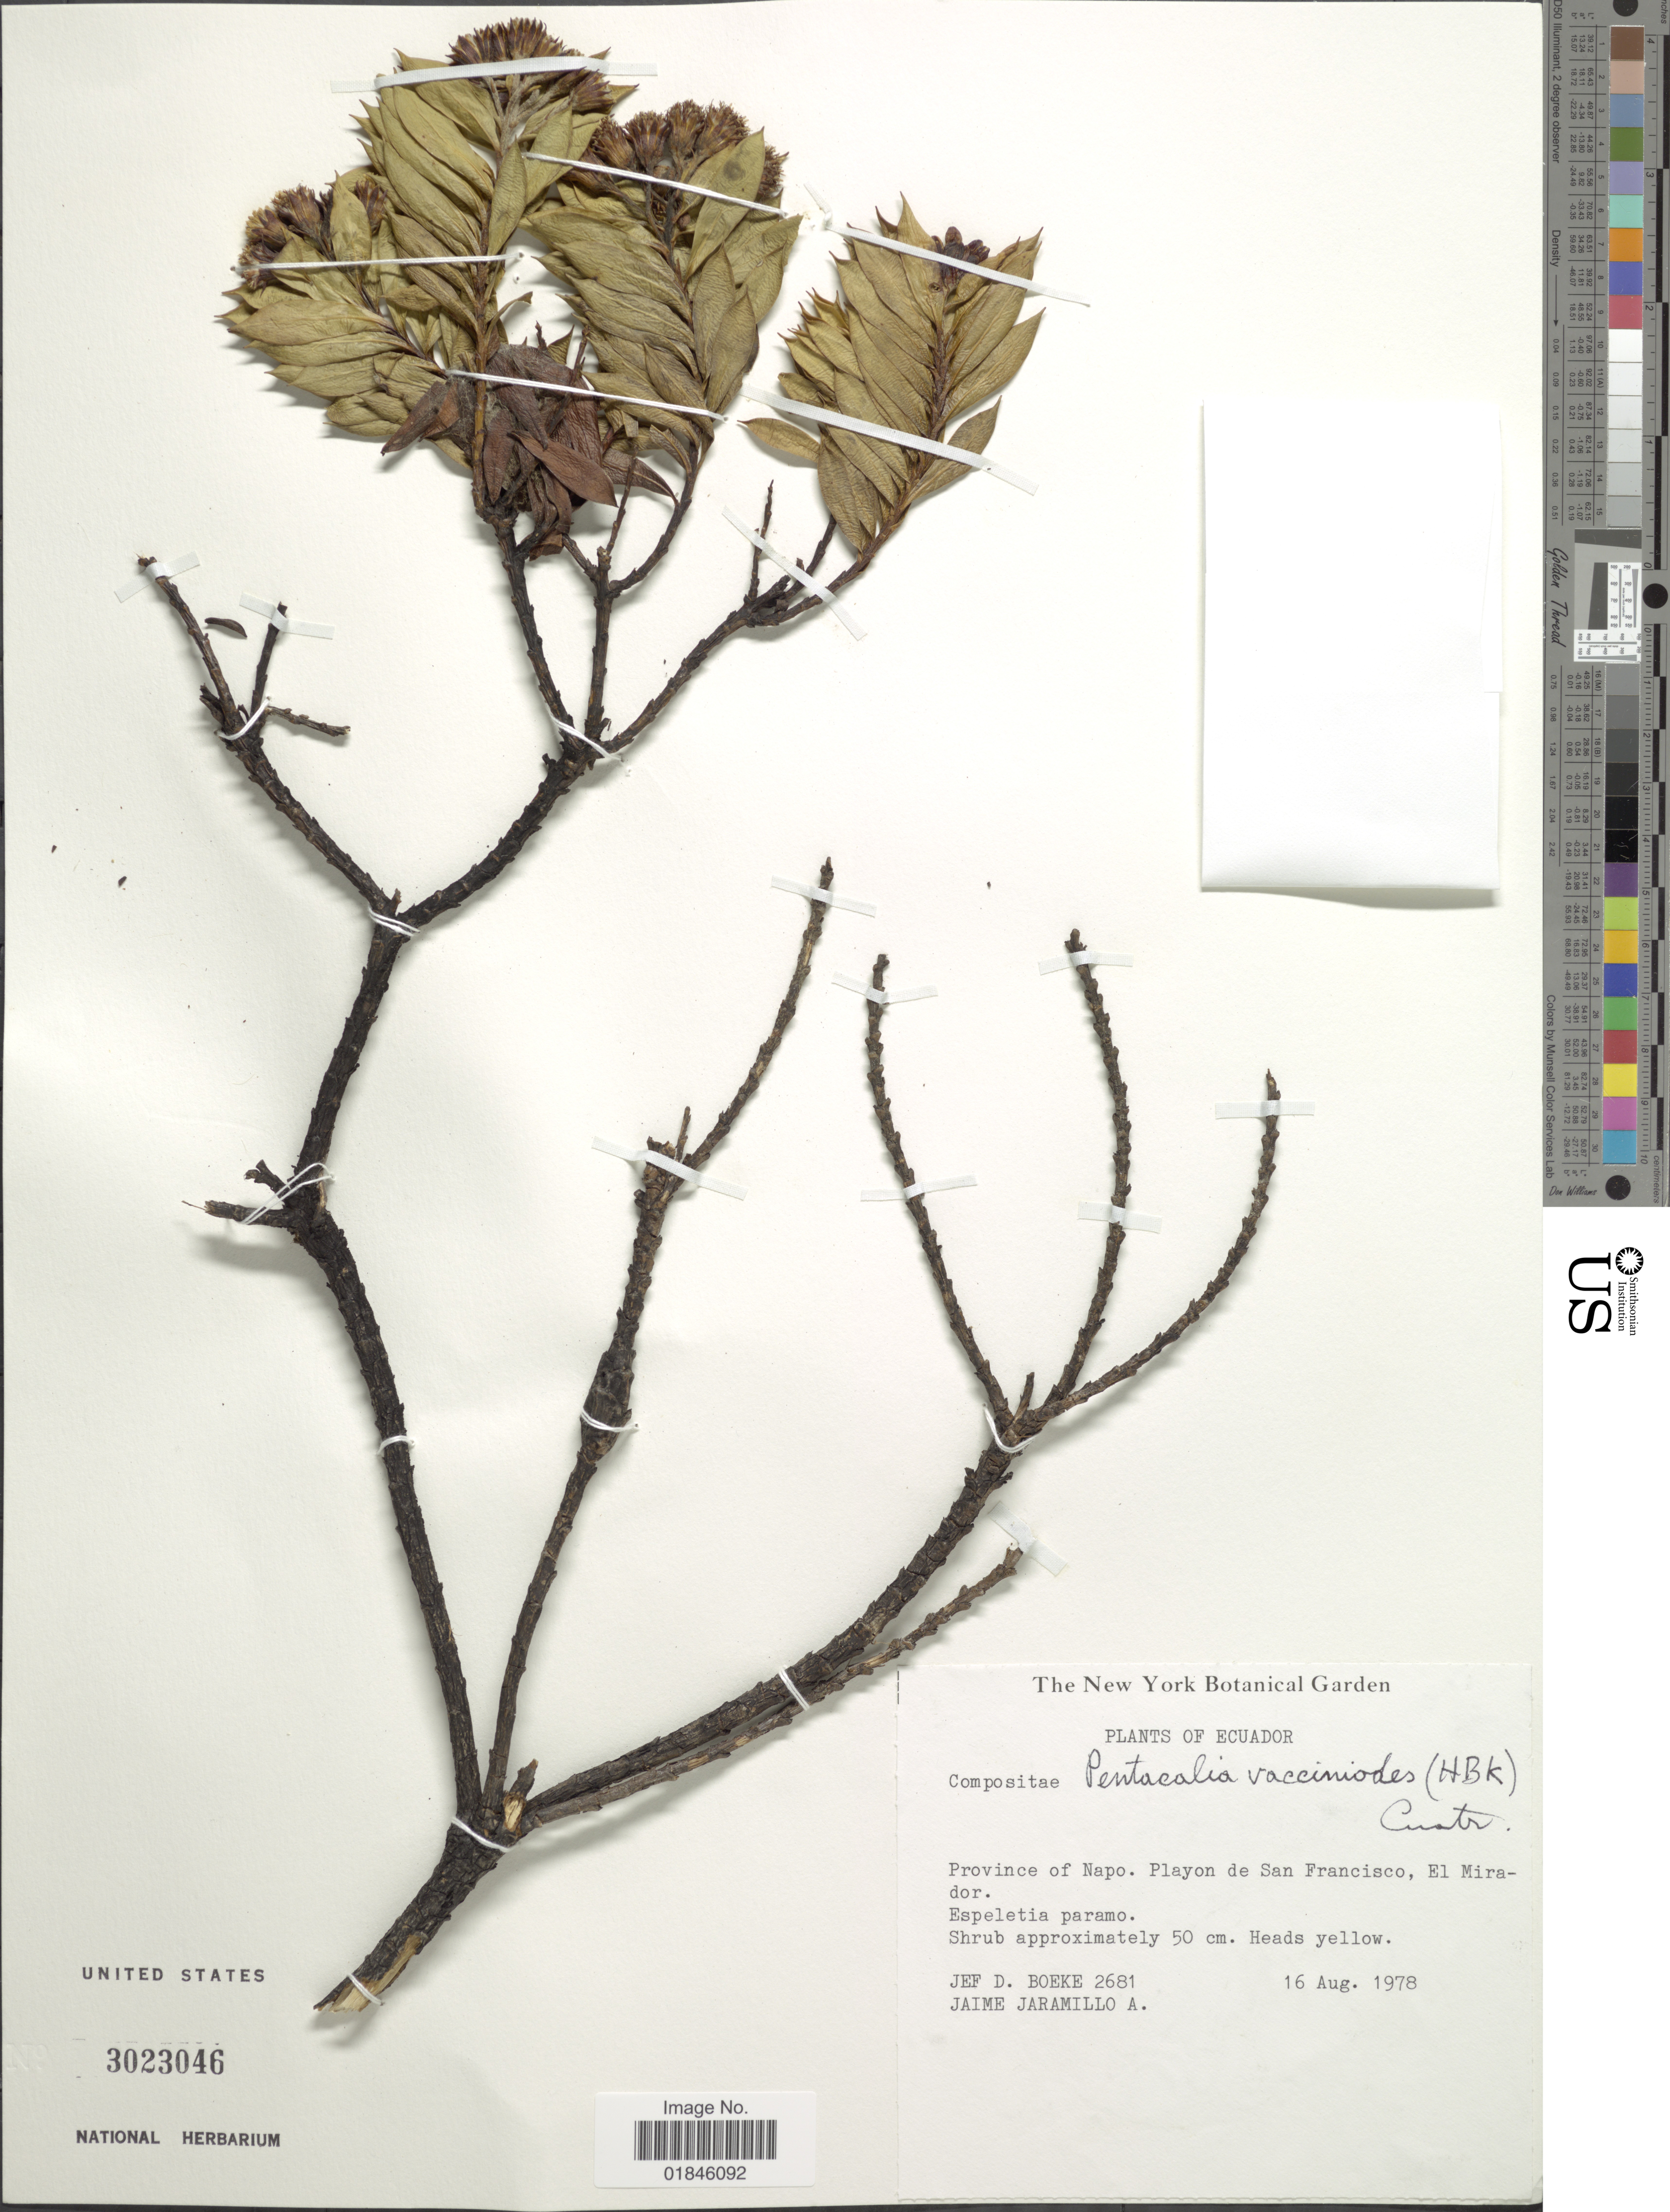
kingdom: Plantae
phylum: Tracheophyta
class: Magnoliopsida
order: Asterales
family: Asteraceae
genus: Pentacalia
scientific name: Pentacalia vaccinioides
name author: (Kunth) Cuatrec.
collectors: J. Boeke & J. L. Jaramillo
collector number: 2681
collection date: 1978-08-16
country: Ecuador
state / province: Napo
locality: Province of Napo. Playon de San Francisco, El Mirador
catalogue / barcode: US 3023046